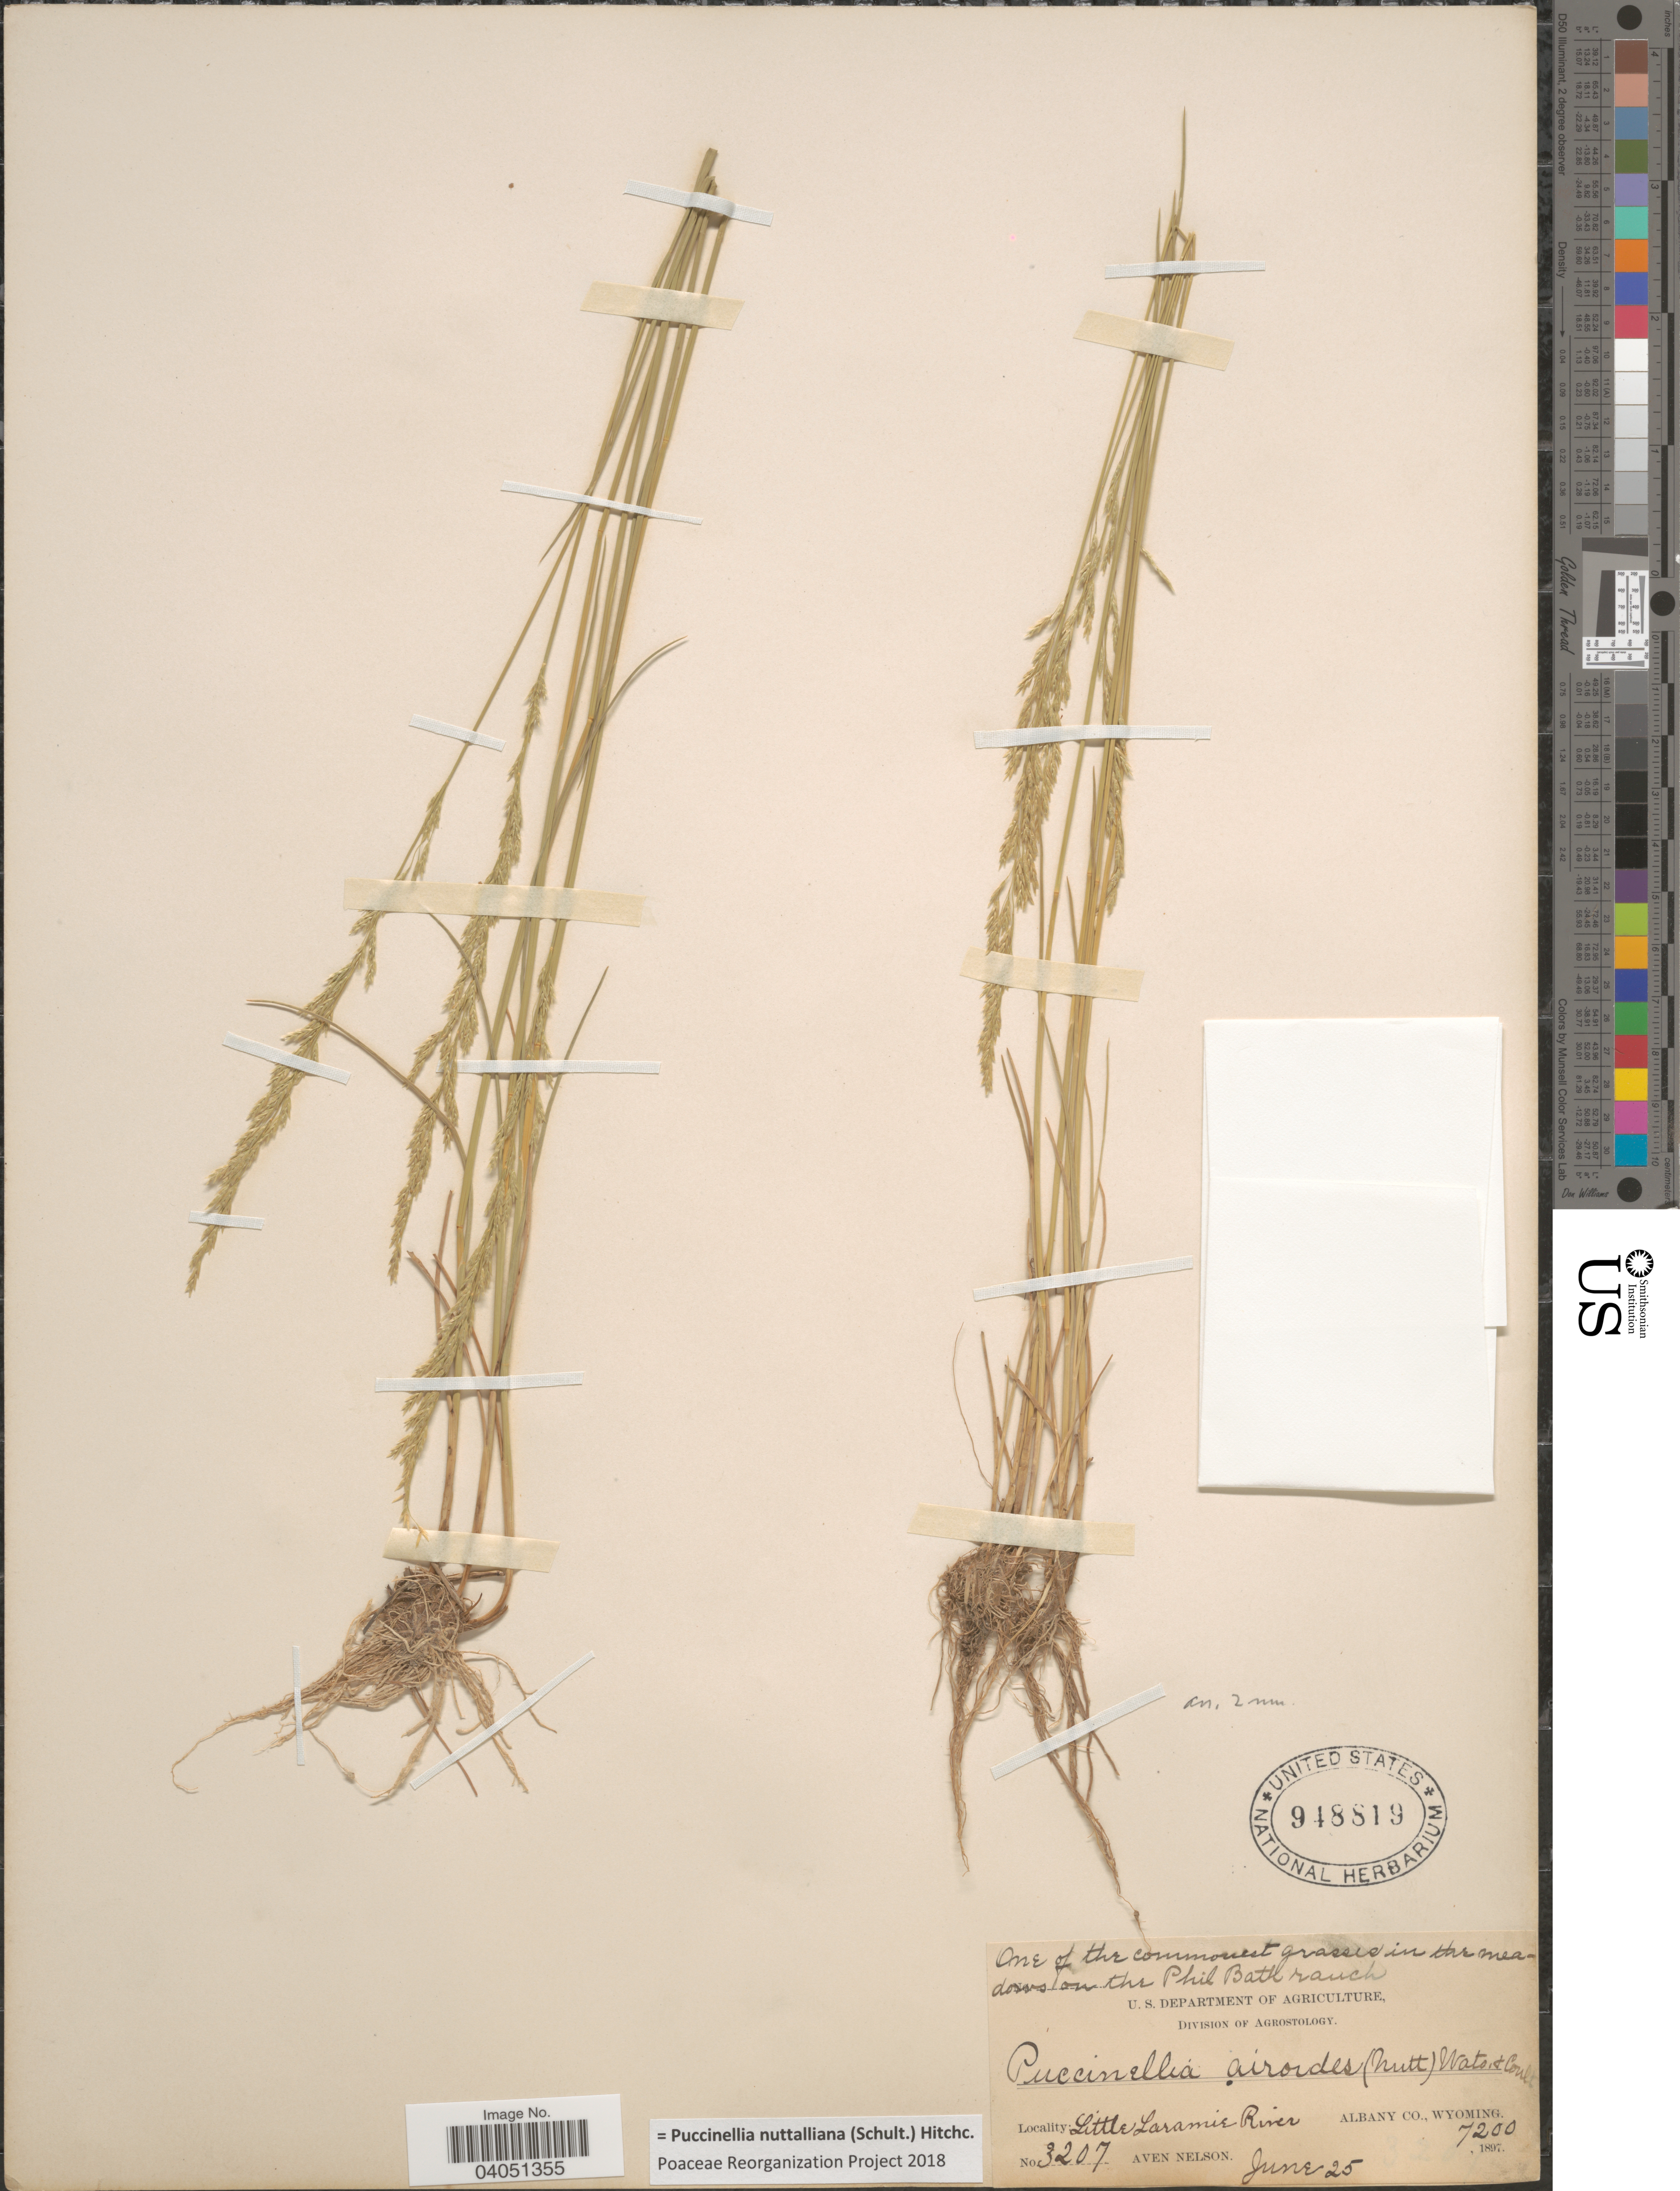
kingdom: Plantae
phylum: Tracheophyta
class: Liliopsida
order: Poales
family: Poaceae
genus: Puccinellia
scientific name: Puccinellia nuttalliana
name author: (Schult.) Hitchc.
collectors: A. Nelson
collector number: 3207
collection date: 1897-06-25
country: United States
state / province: Wyoming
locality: In the meadows on the Phil Bath ranch. Little Laramie River. Albany Co.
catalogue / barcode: US 948819